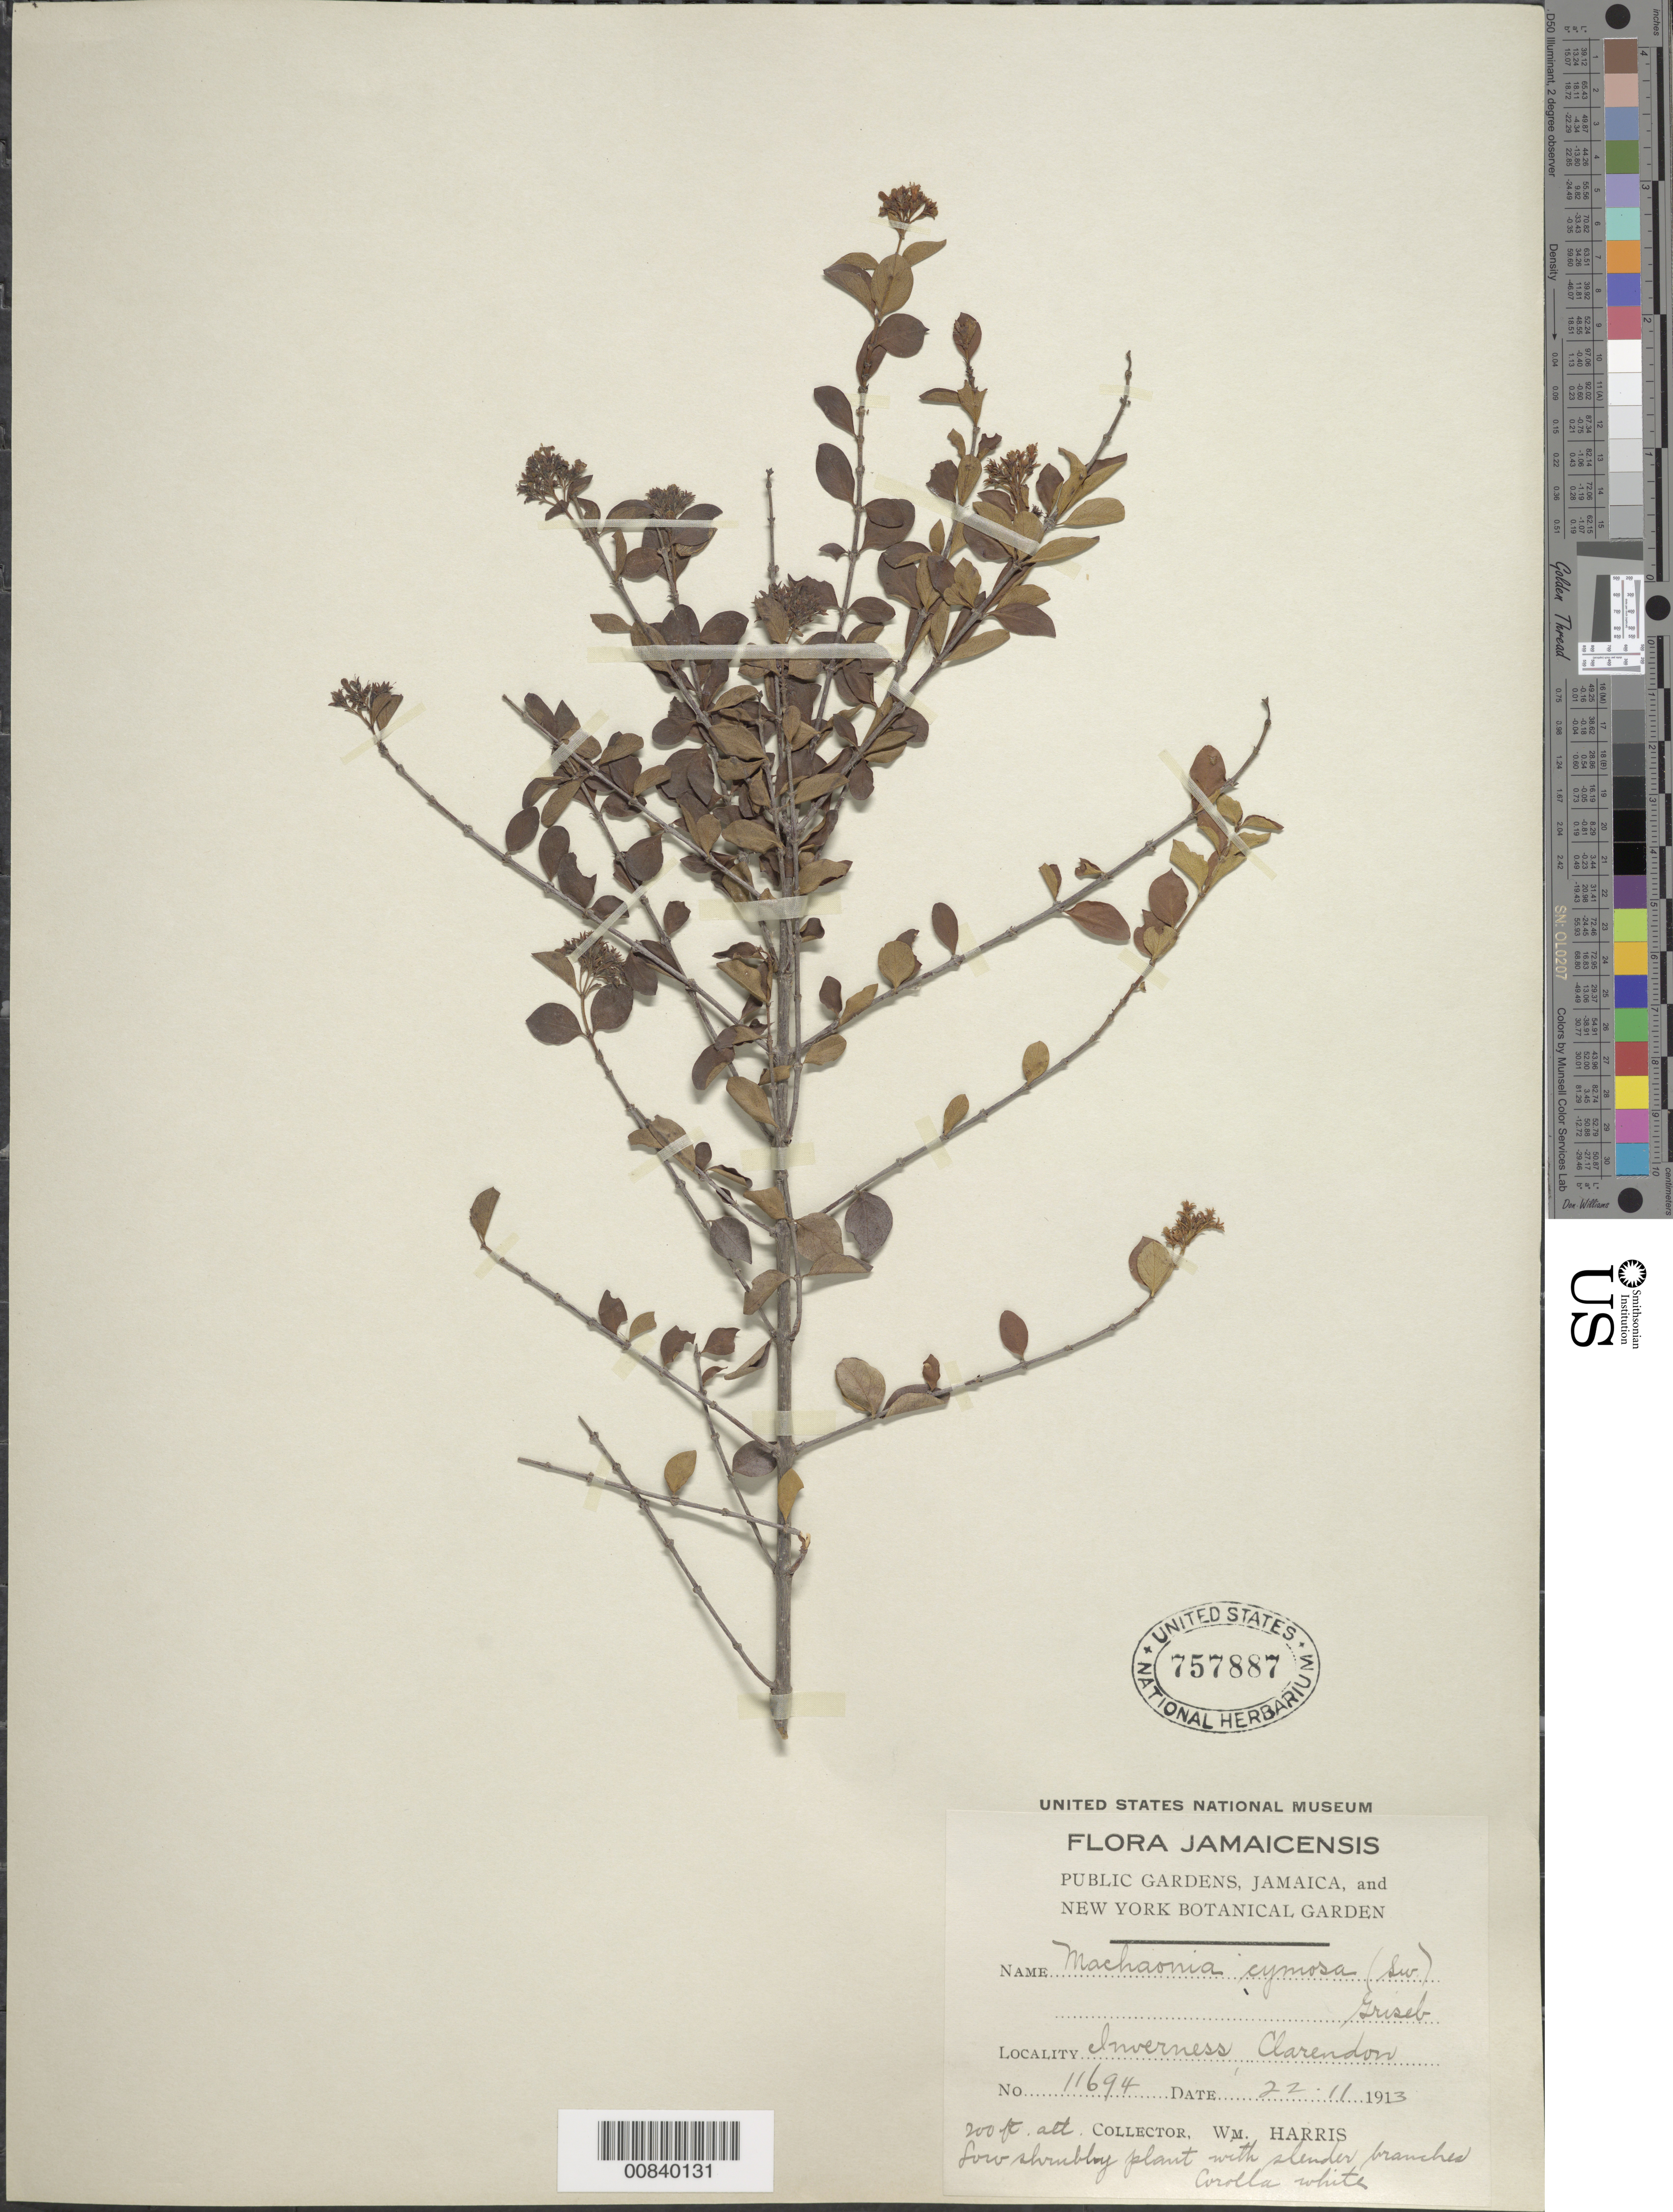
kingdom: Plantae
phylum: Tracheophyta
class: Magnoliopsida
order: Gentianales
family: Rubiaceae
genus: Machaonia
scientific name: Machaonia cymosa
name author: (Sw.) Griseb.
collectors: W. H. Harris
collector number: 11694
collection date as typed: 22 Nov 1913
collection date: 1913-11-22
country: Jamaica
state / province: Clarendon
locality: Inverness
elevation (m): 61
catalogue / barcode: US 757887